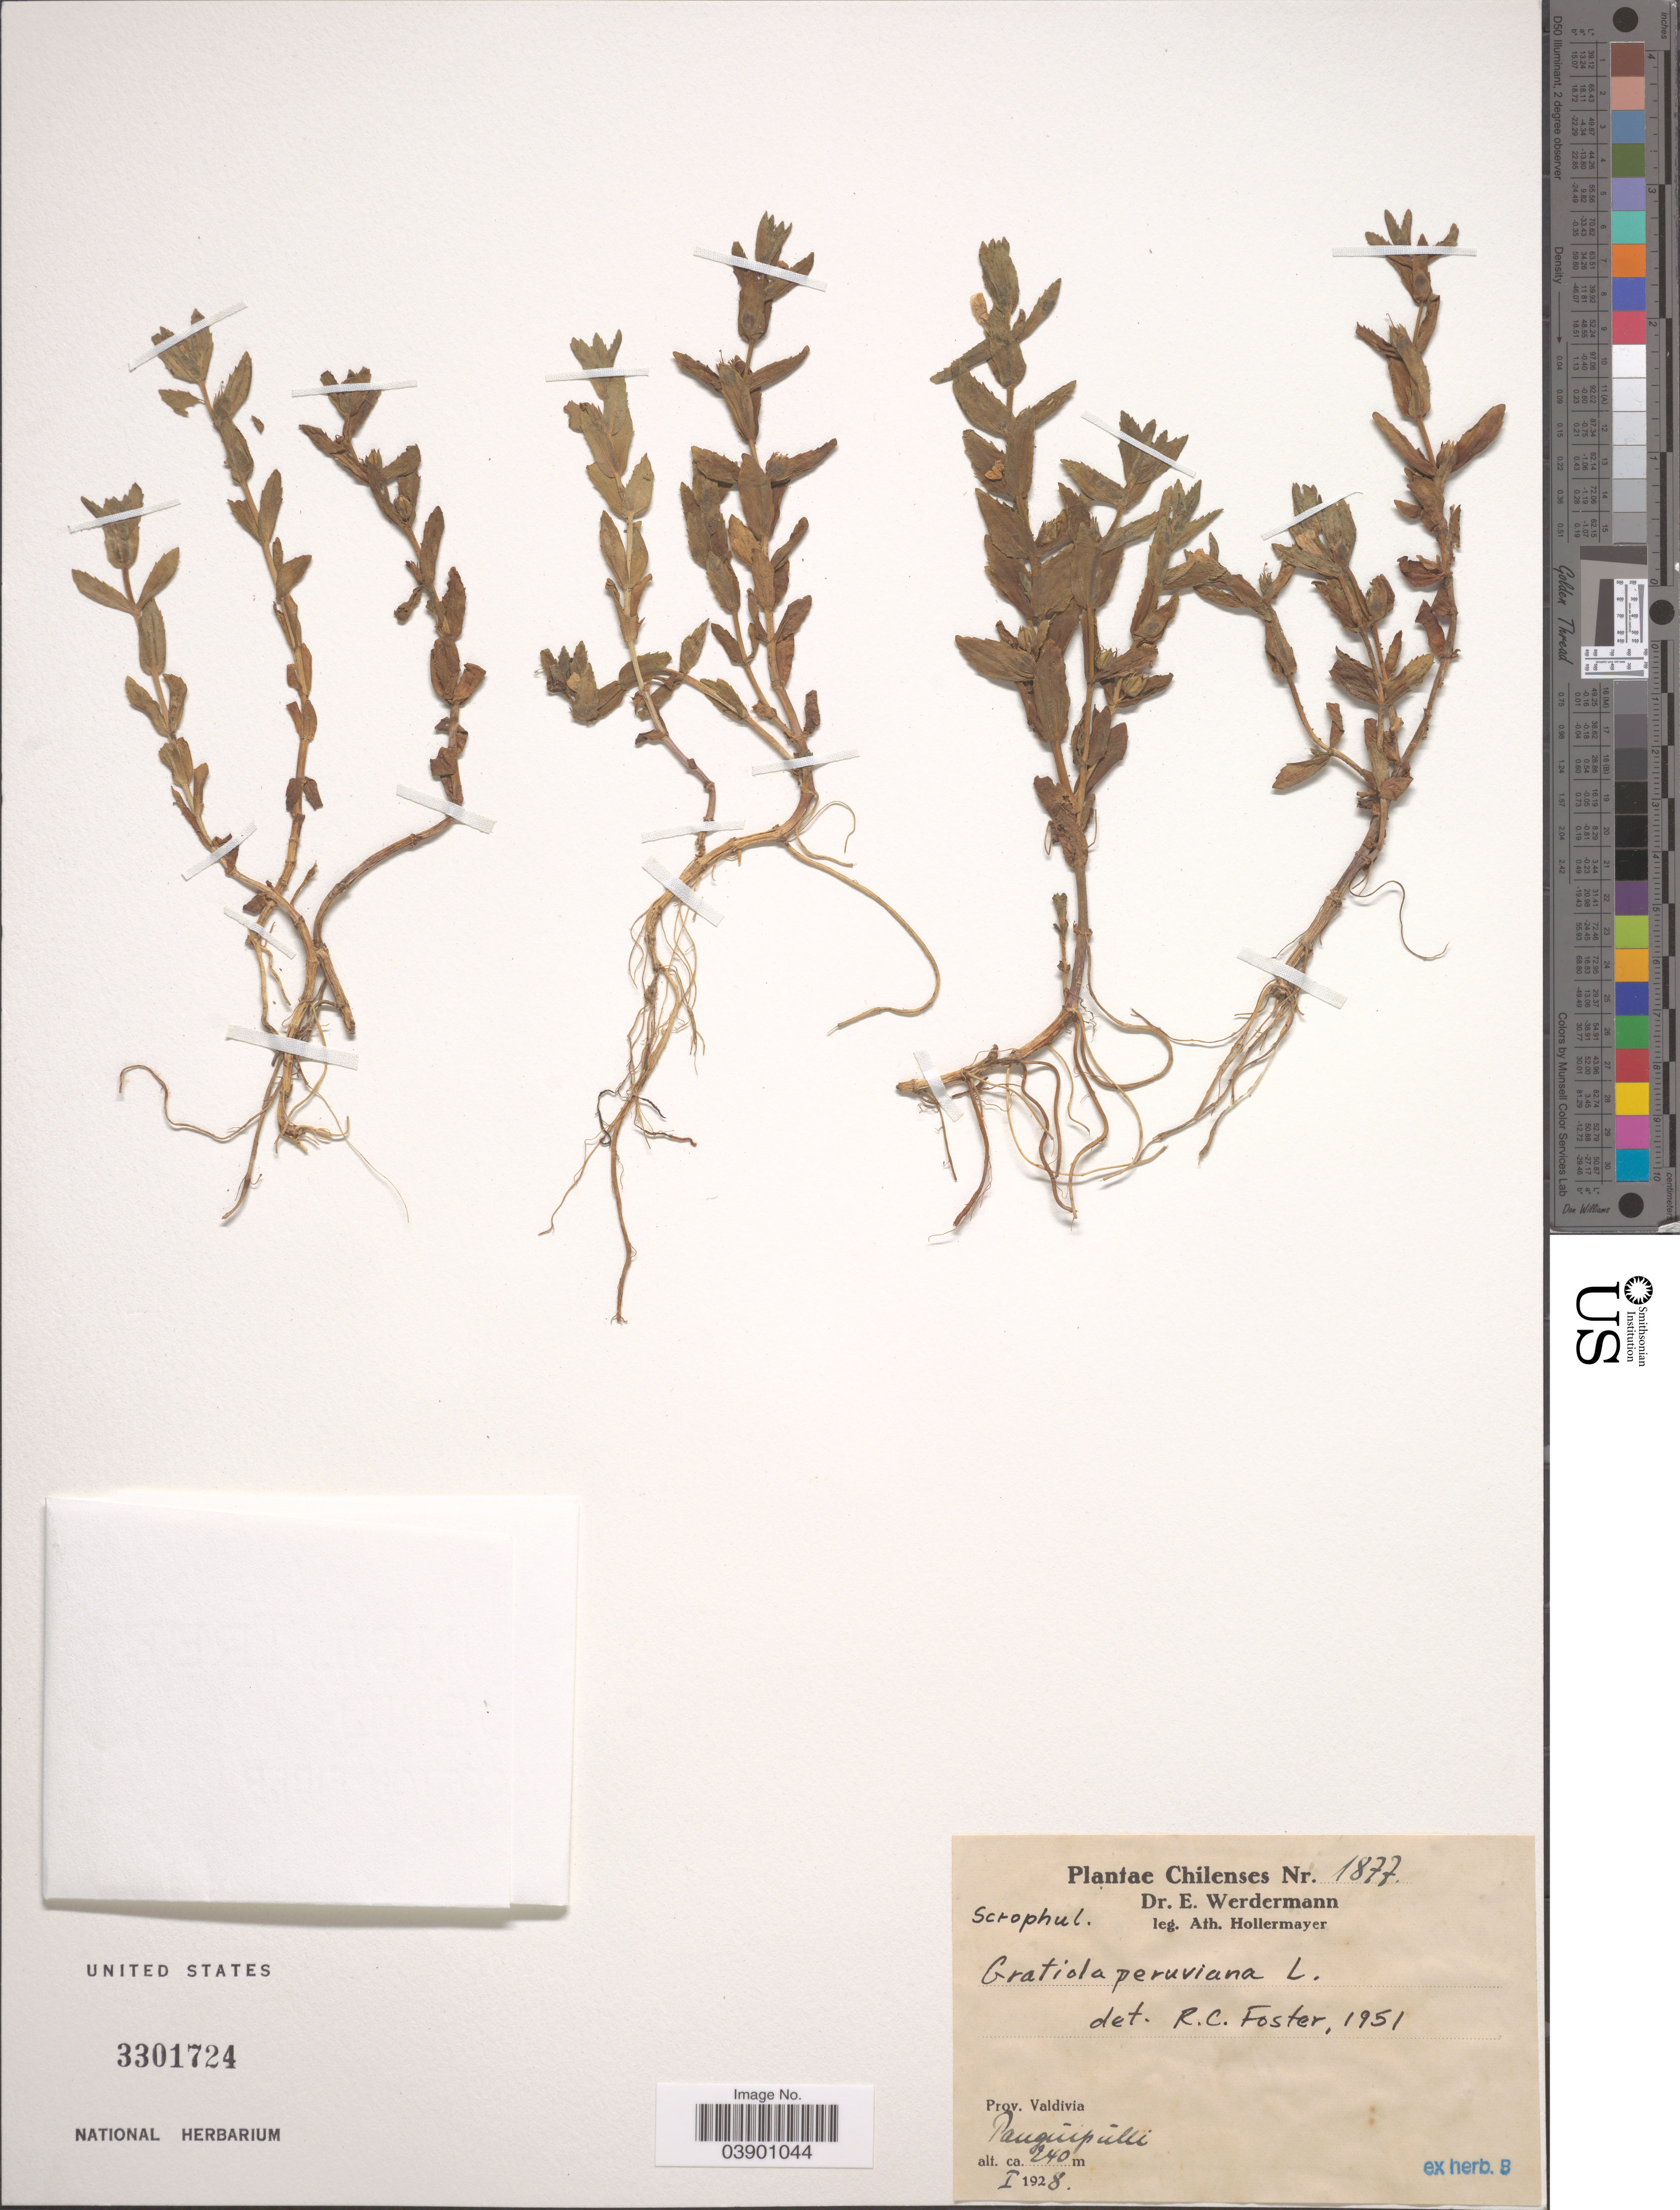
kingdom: Plantae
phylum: Tracheophyta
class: Magnoliopsida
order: Lamiales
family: Plantaginaceae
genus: Gratiola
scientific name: Gratiola peruviana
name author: L.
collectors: A. Hollermayer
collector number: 1877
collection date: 1928-01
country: Chile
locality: Prov. Valdivia. Pauguipulli.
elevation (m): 240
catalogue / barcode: US 3301724